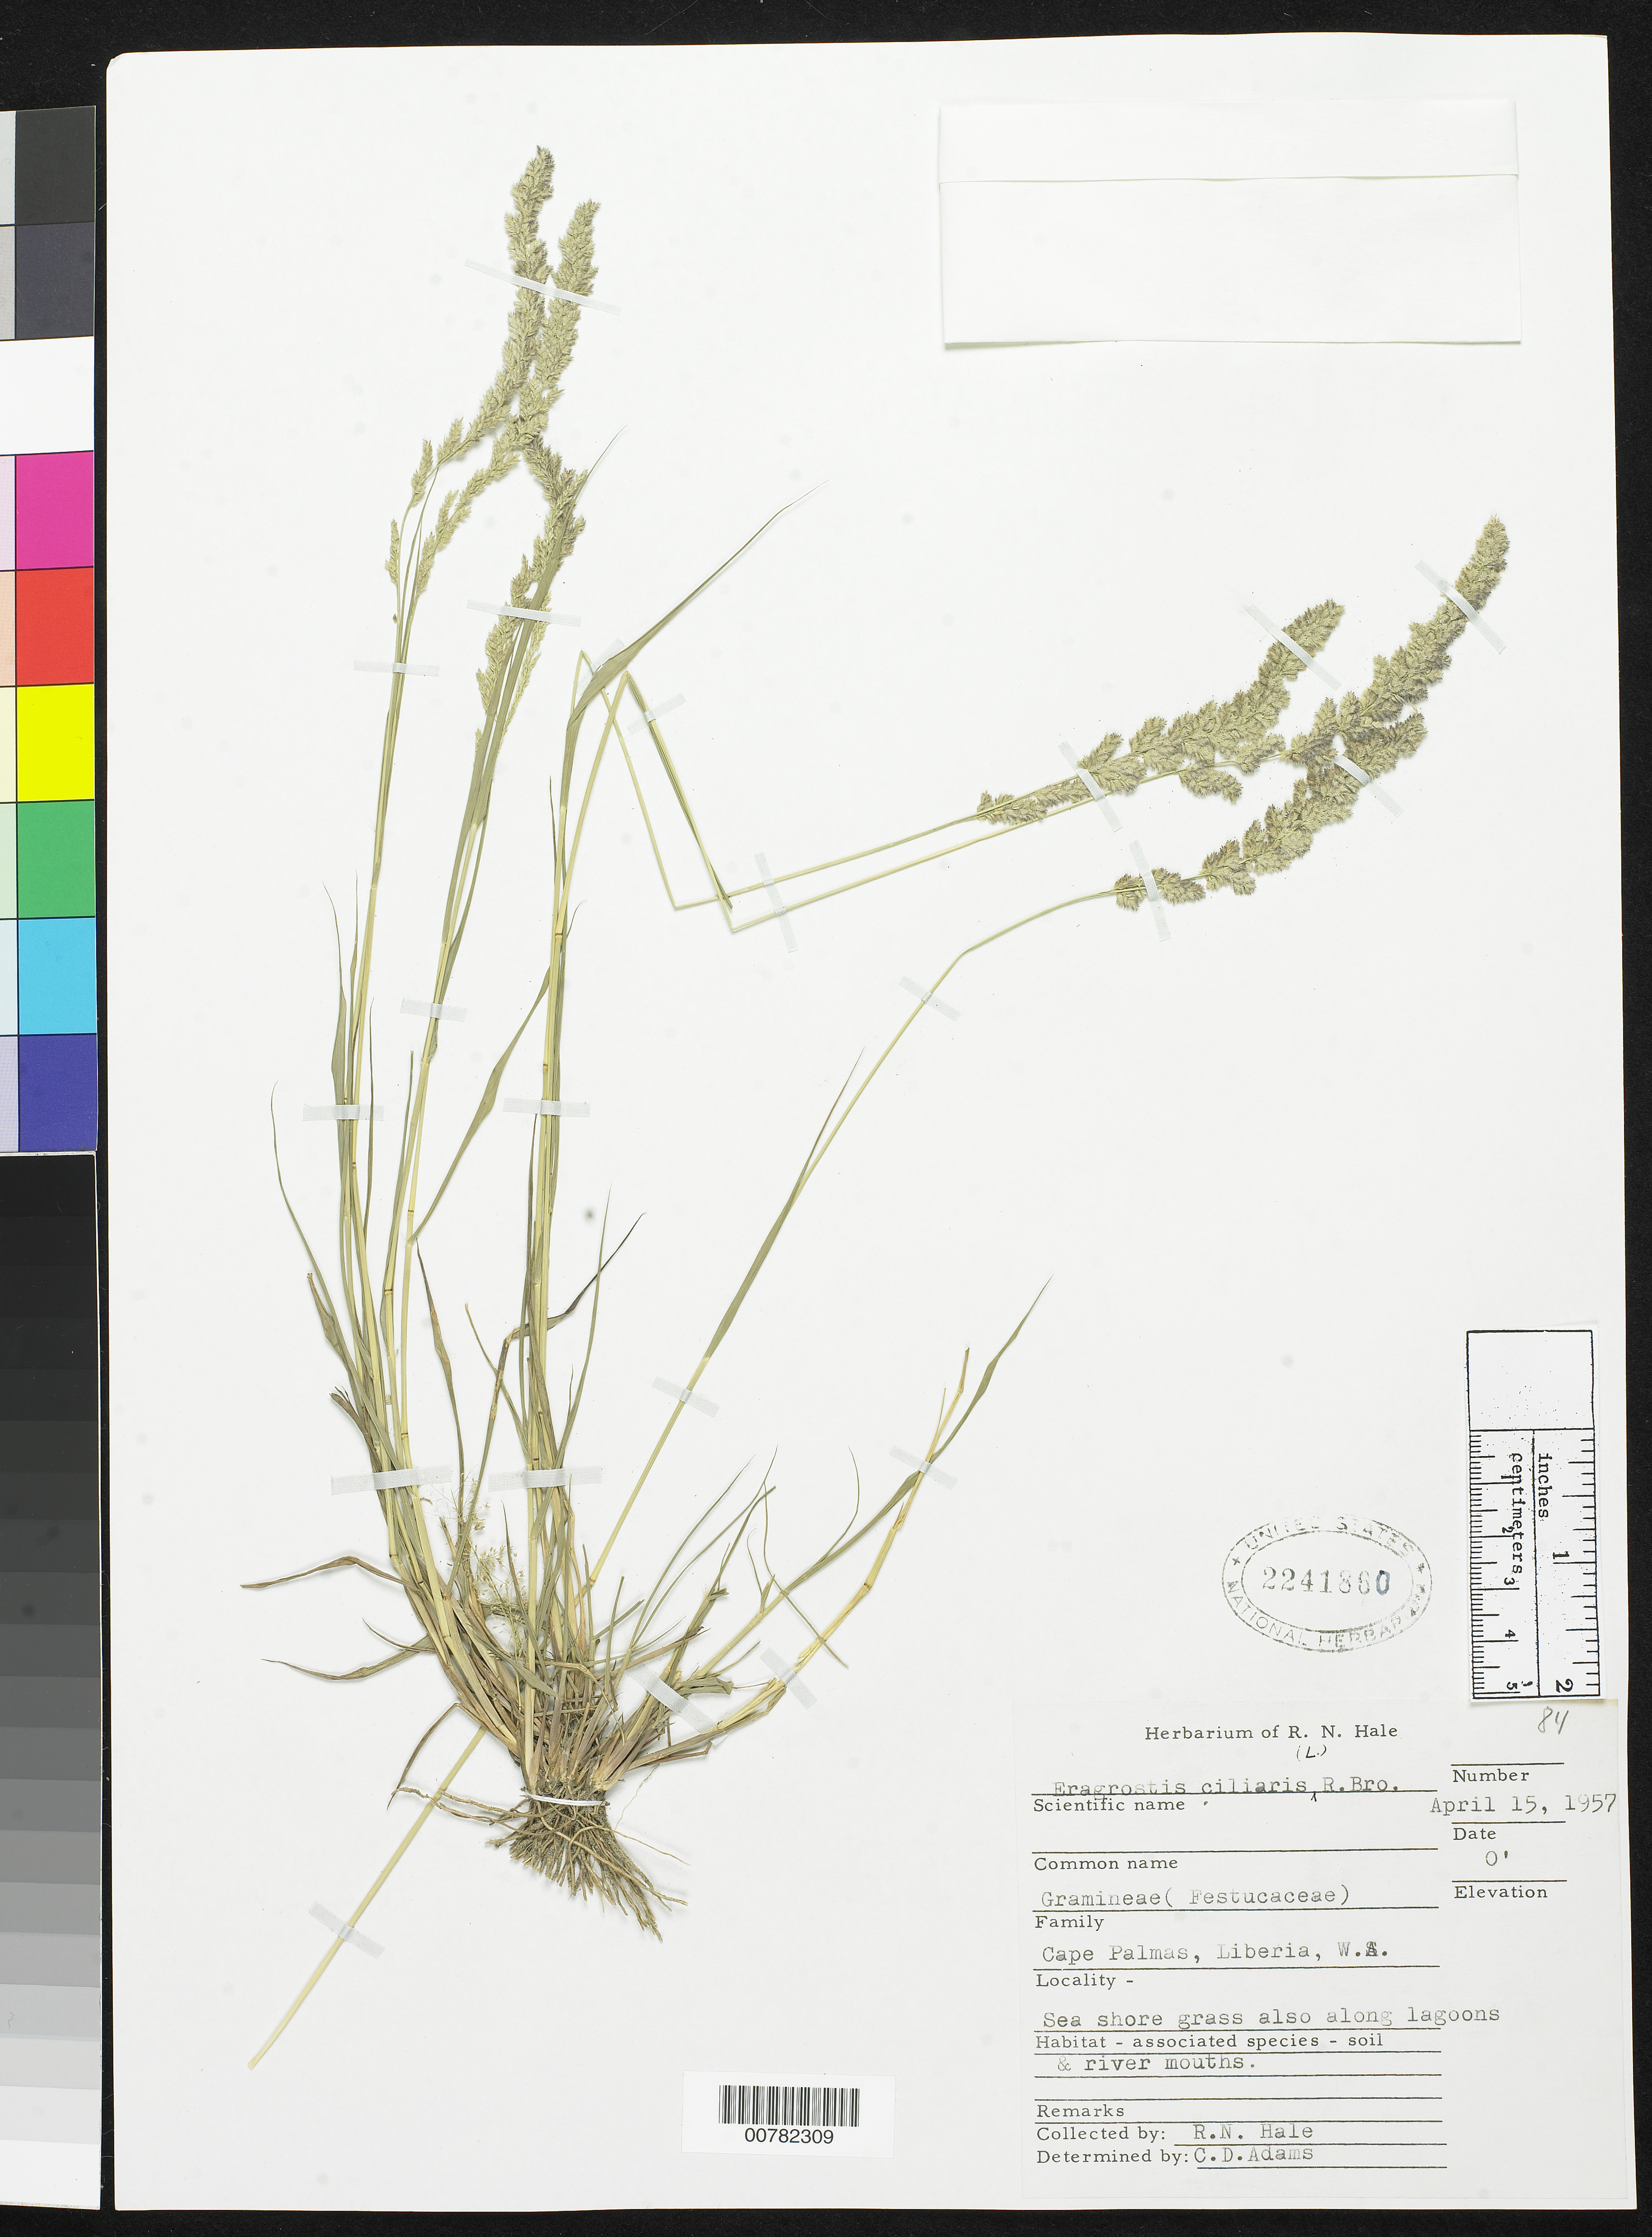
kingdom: Plantae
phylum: Tracheophyta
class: Liliopsida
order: Poales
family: Poaceae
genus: Eragrostis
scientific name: Eragrostis ciliaris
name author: (L.) R. Br.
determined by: Adams, C. D.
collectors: R. N. Hale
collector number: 84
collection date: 1957-04-15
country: Liberia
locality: Cape Palmas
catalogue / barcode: US 2241860